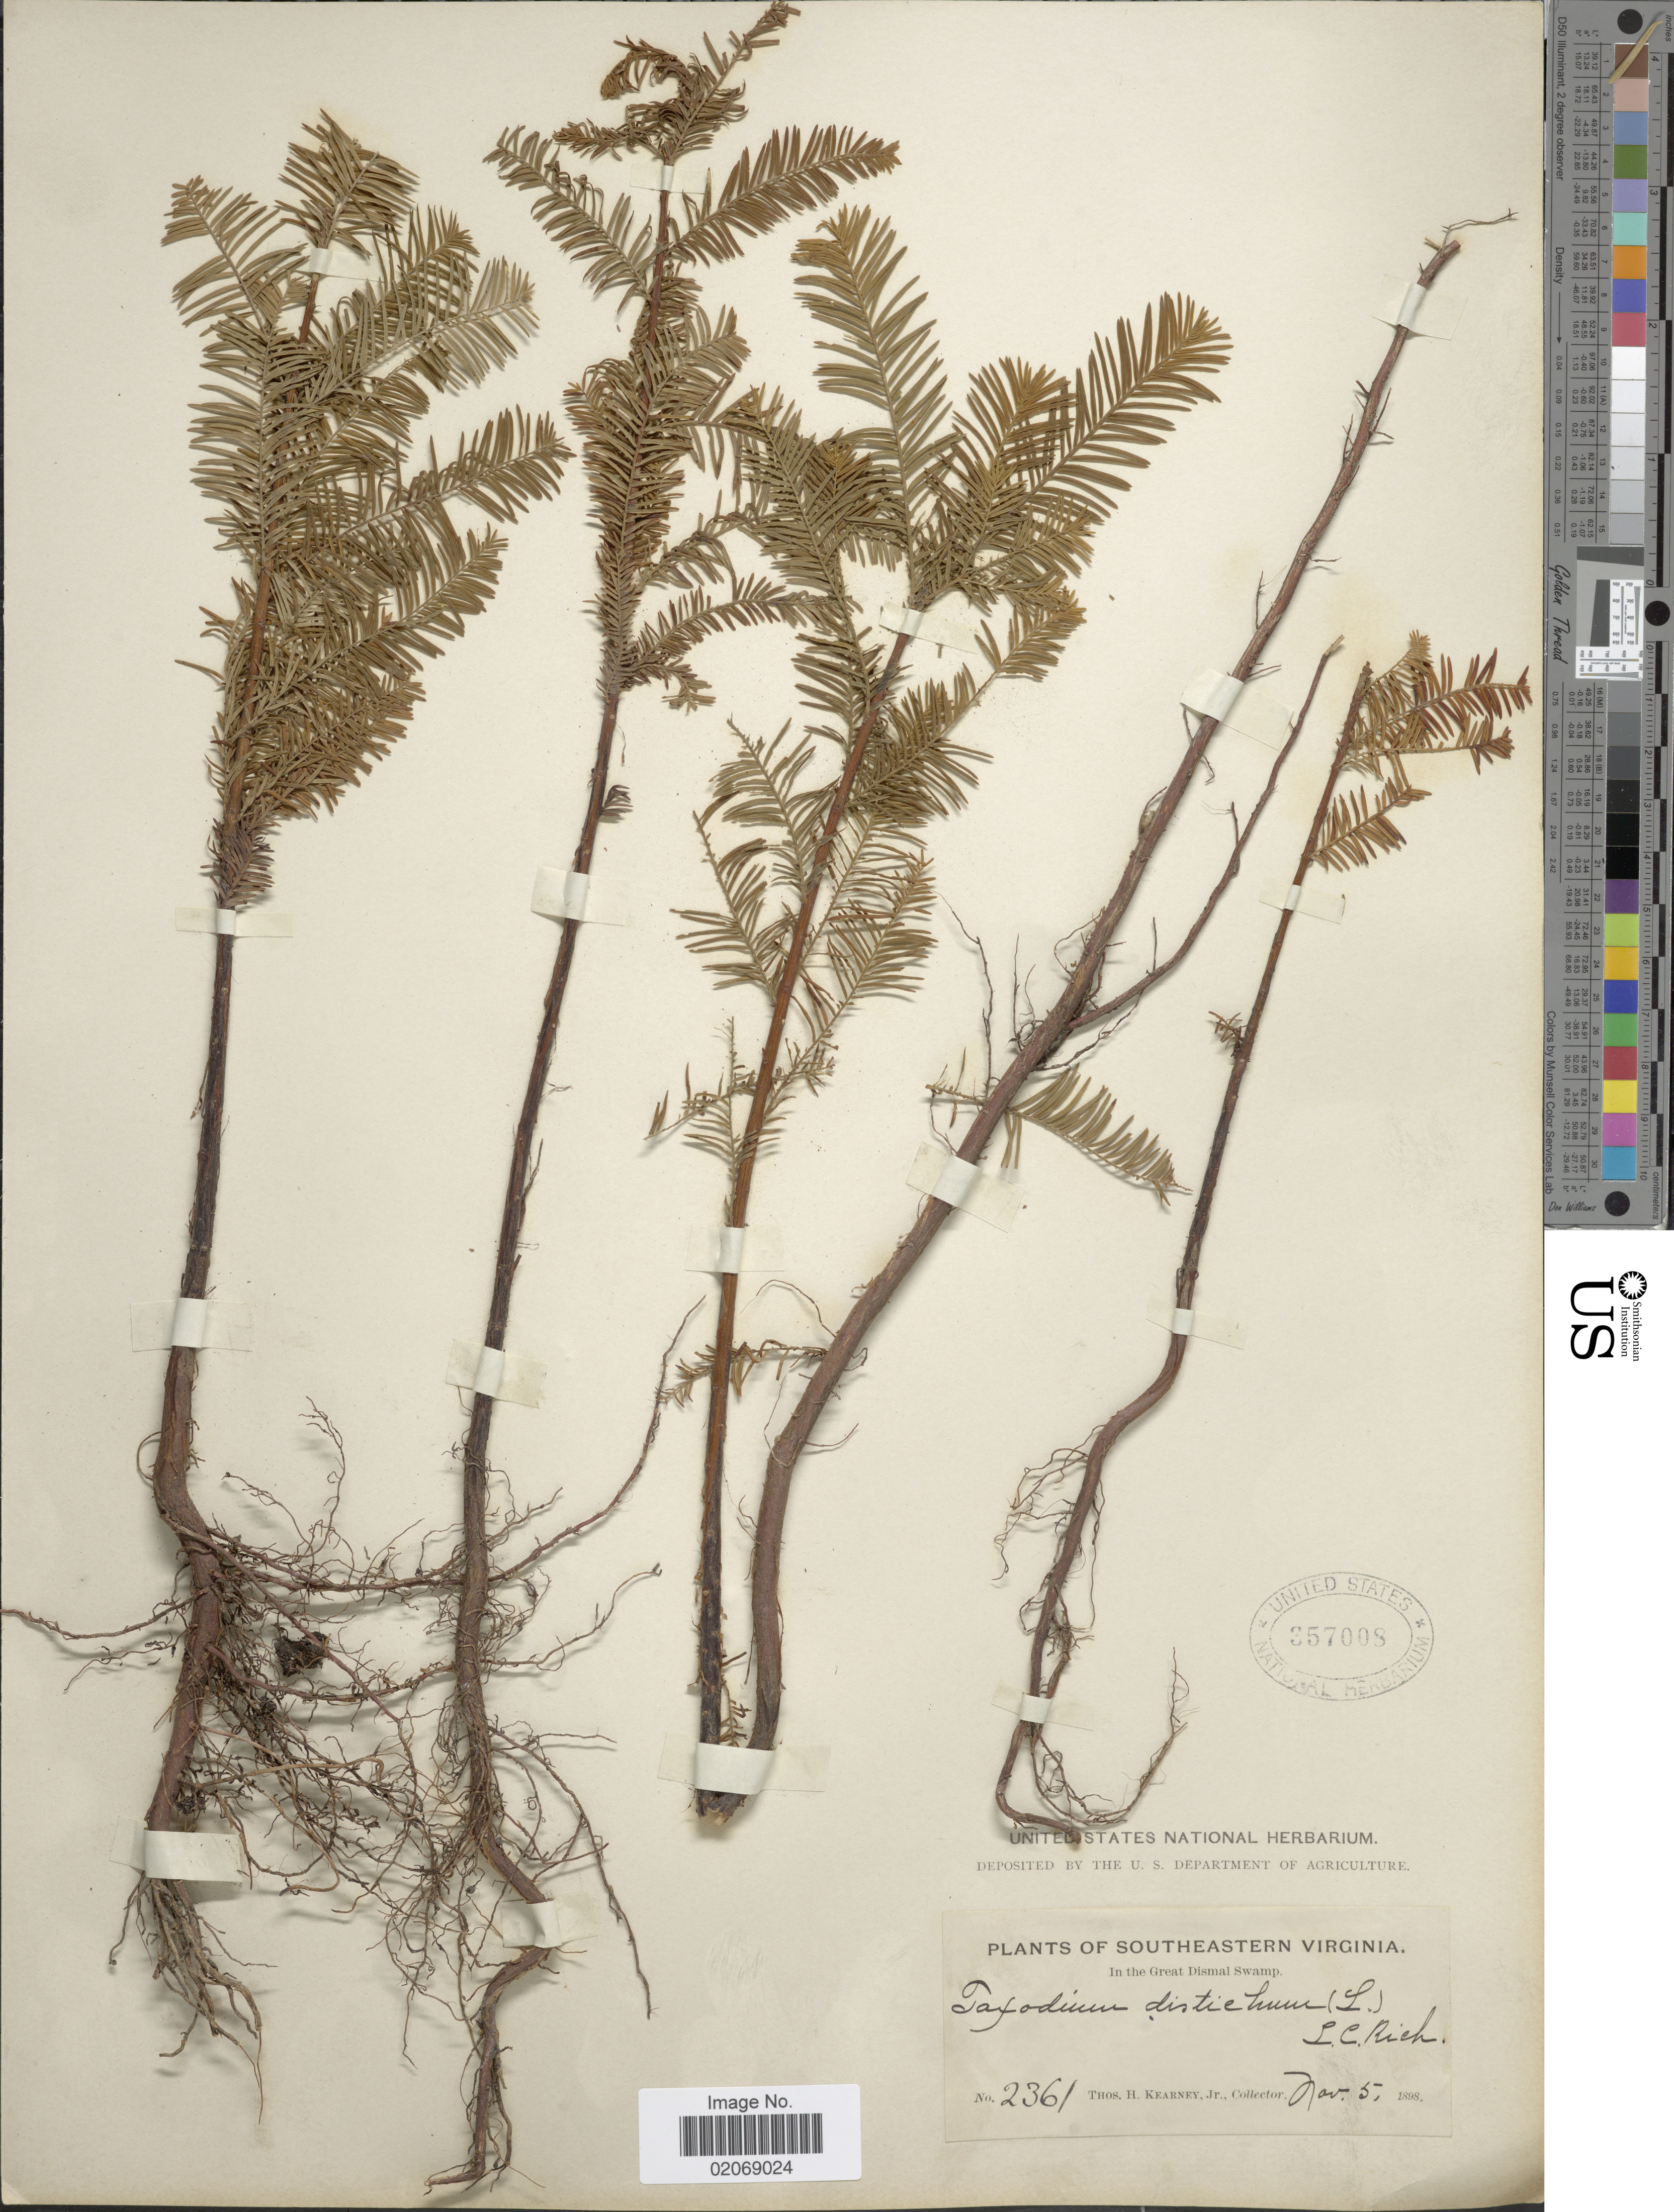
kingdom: Plantae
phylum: Tracheophyta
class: Pinopsida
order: Pinales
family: Cupressaceae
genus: Taxodium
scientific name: Taxodium distichum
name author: (L.) Rich.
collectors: T. H. Kearney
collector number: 2361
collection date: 1898-11-05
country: United States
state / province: Virginia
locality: Southeastern Virginia, In the Great Dismal Swamp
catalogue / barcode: US 357008